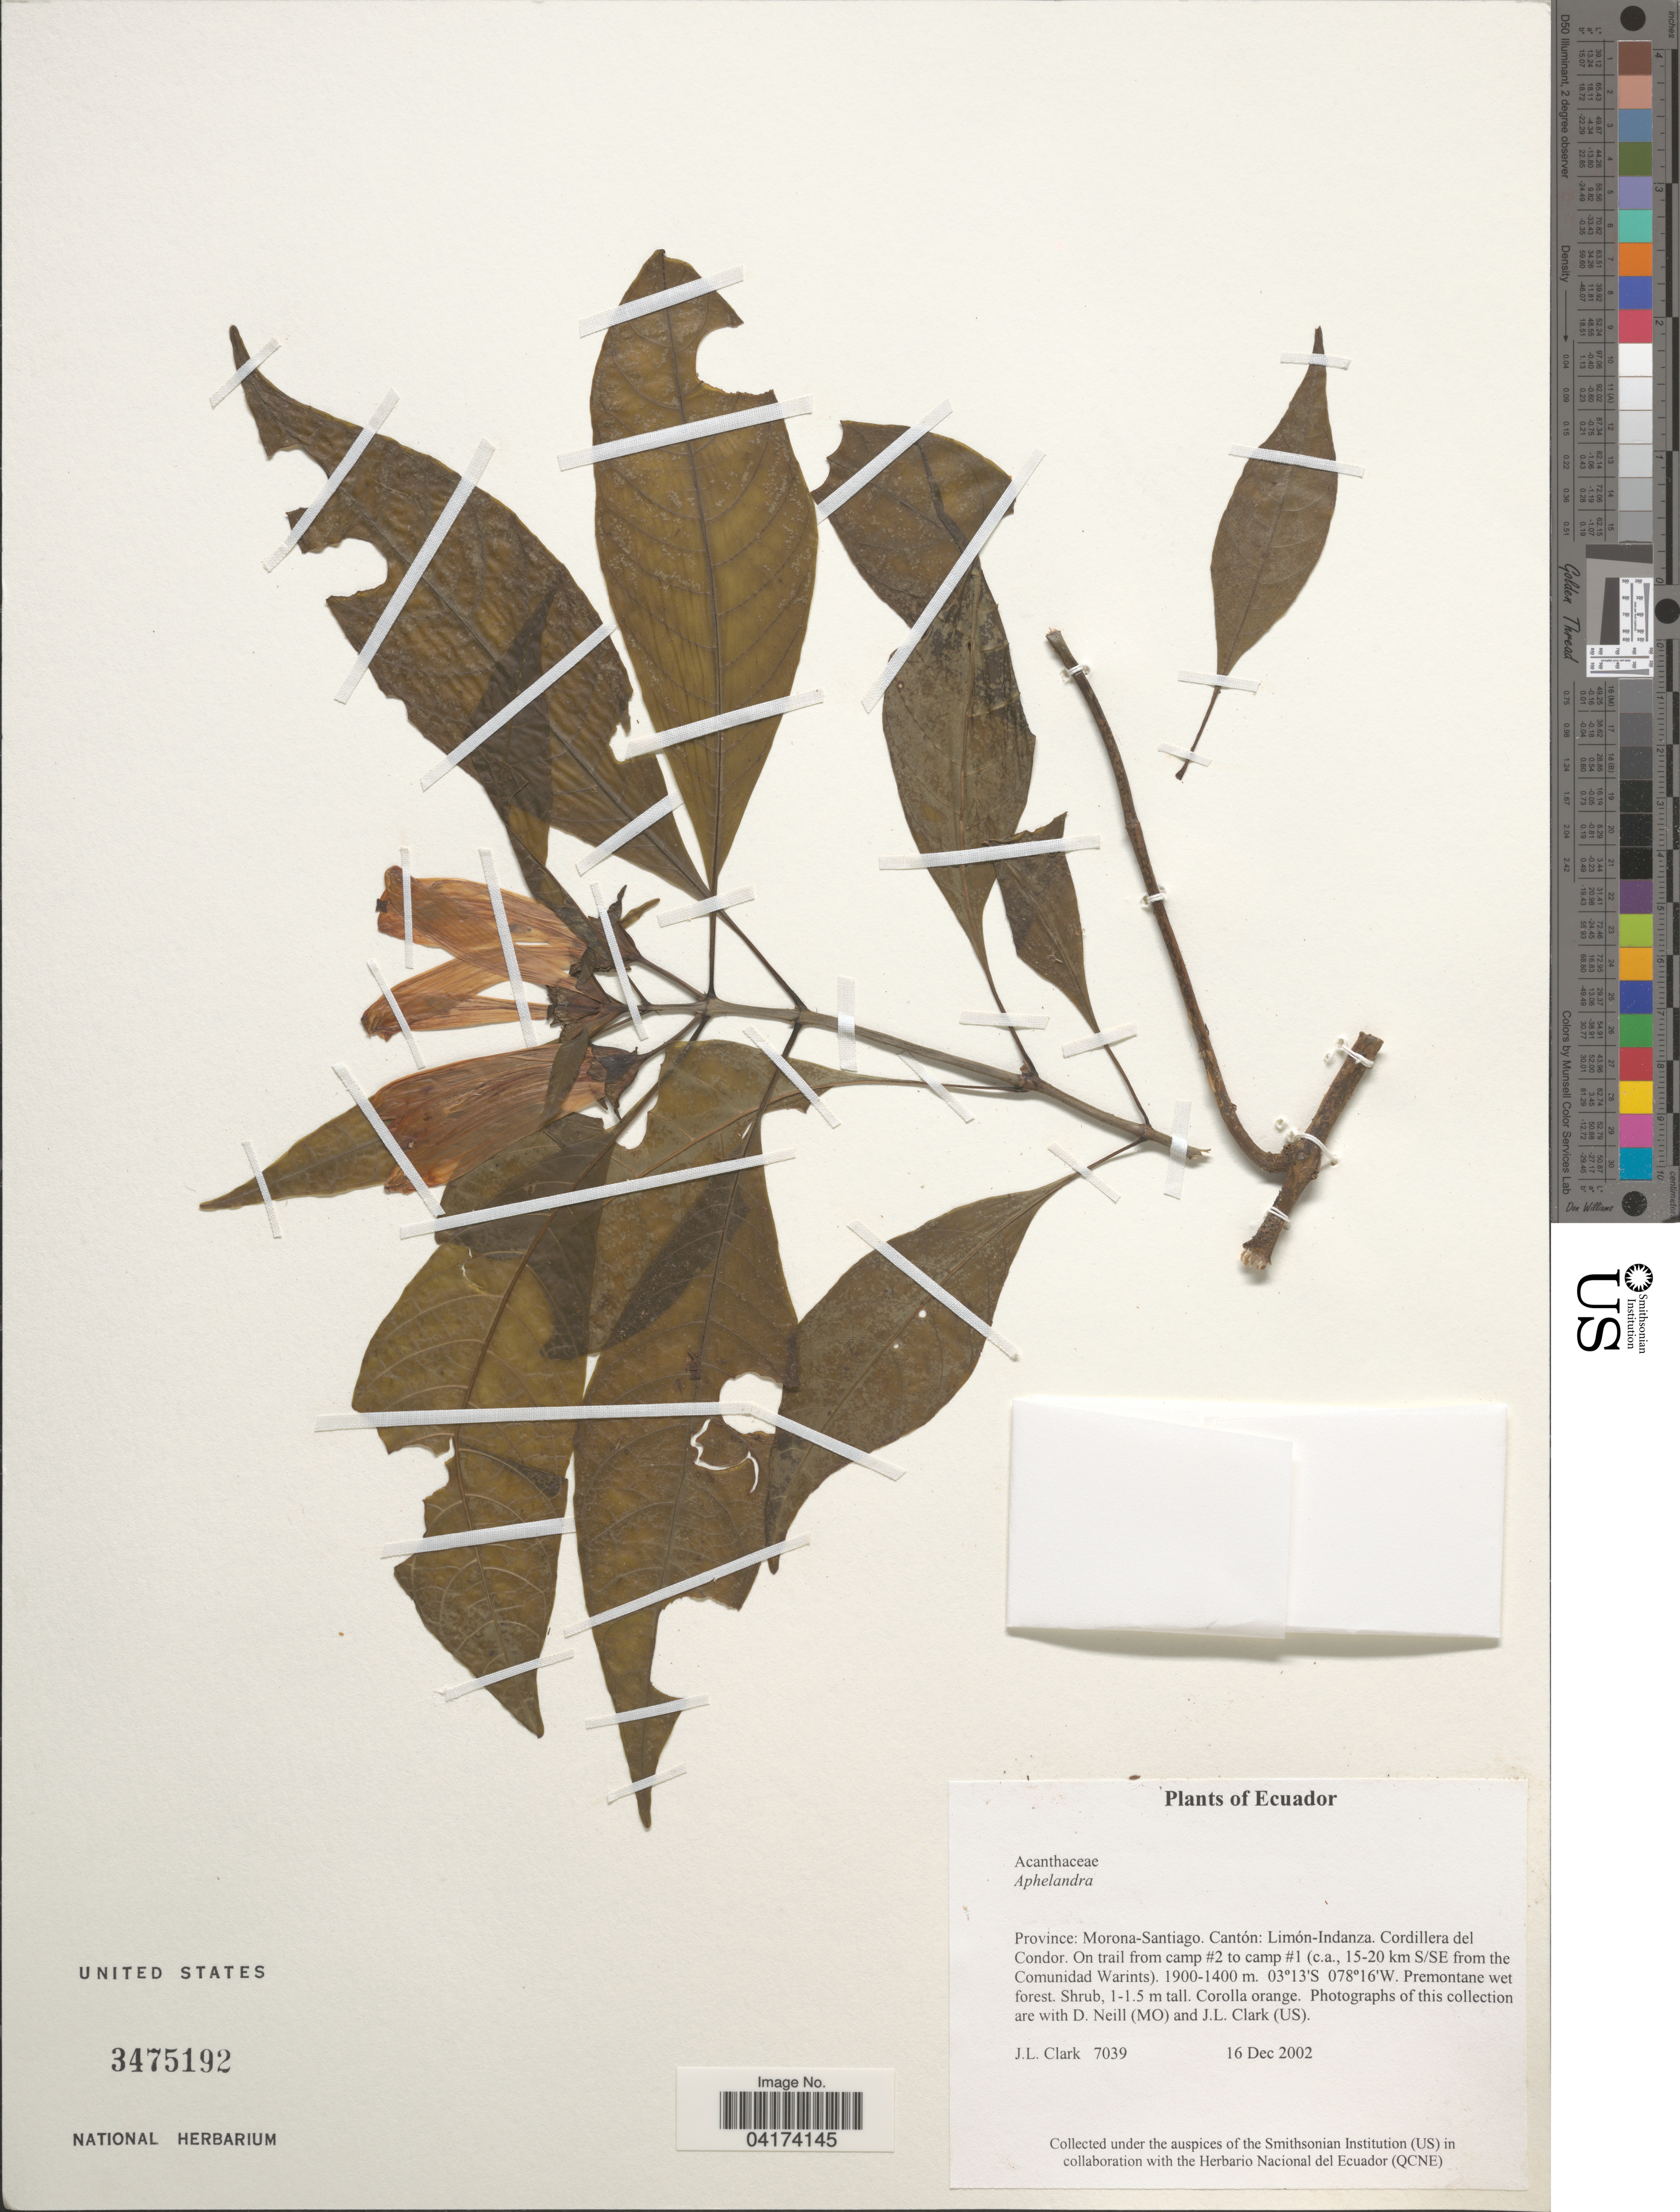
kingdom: Plantae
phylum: Tracheophyta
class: Magnoliopsida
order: Lamiales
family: Acanthaceae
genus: Aphelandra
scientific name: Aphelandra sp.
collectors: J. L. Clark, D. Neill & J. L. Clark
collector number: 7039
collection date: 2002-12-16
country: Ecuador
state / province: Morona-Santiago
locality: Cantón: Limón-Indanza. Cordillera del Condor. On trail from camp #2 to camp #1 (c.a., 15-20 km S/SE from the Comunidad Warints).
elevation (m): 1400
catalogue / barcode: US 3475192